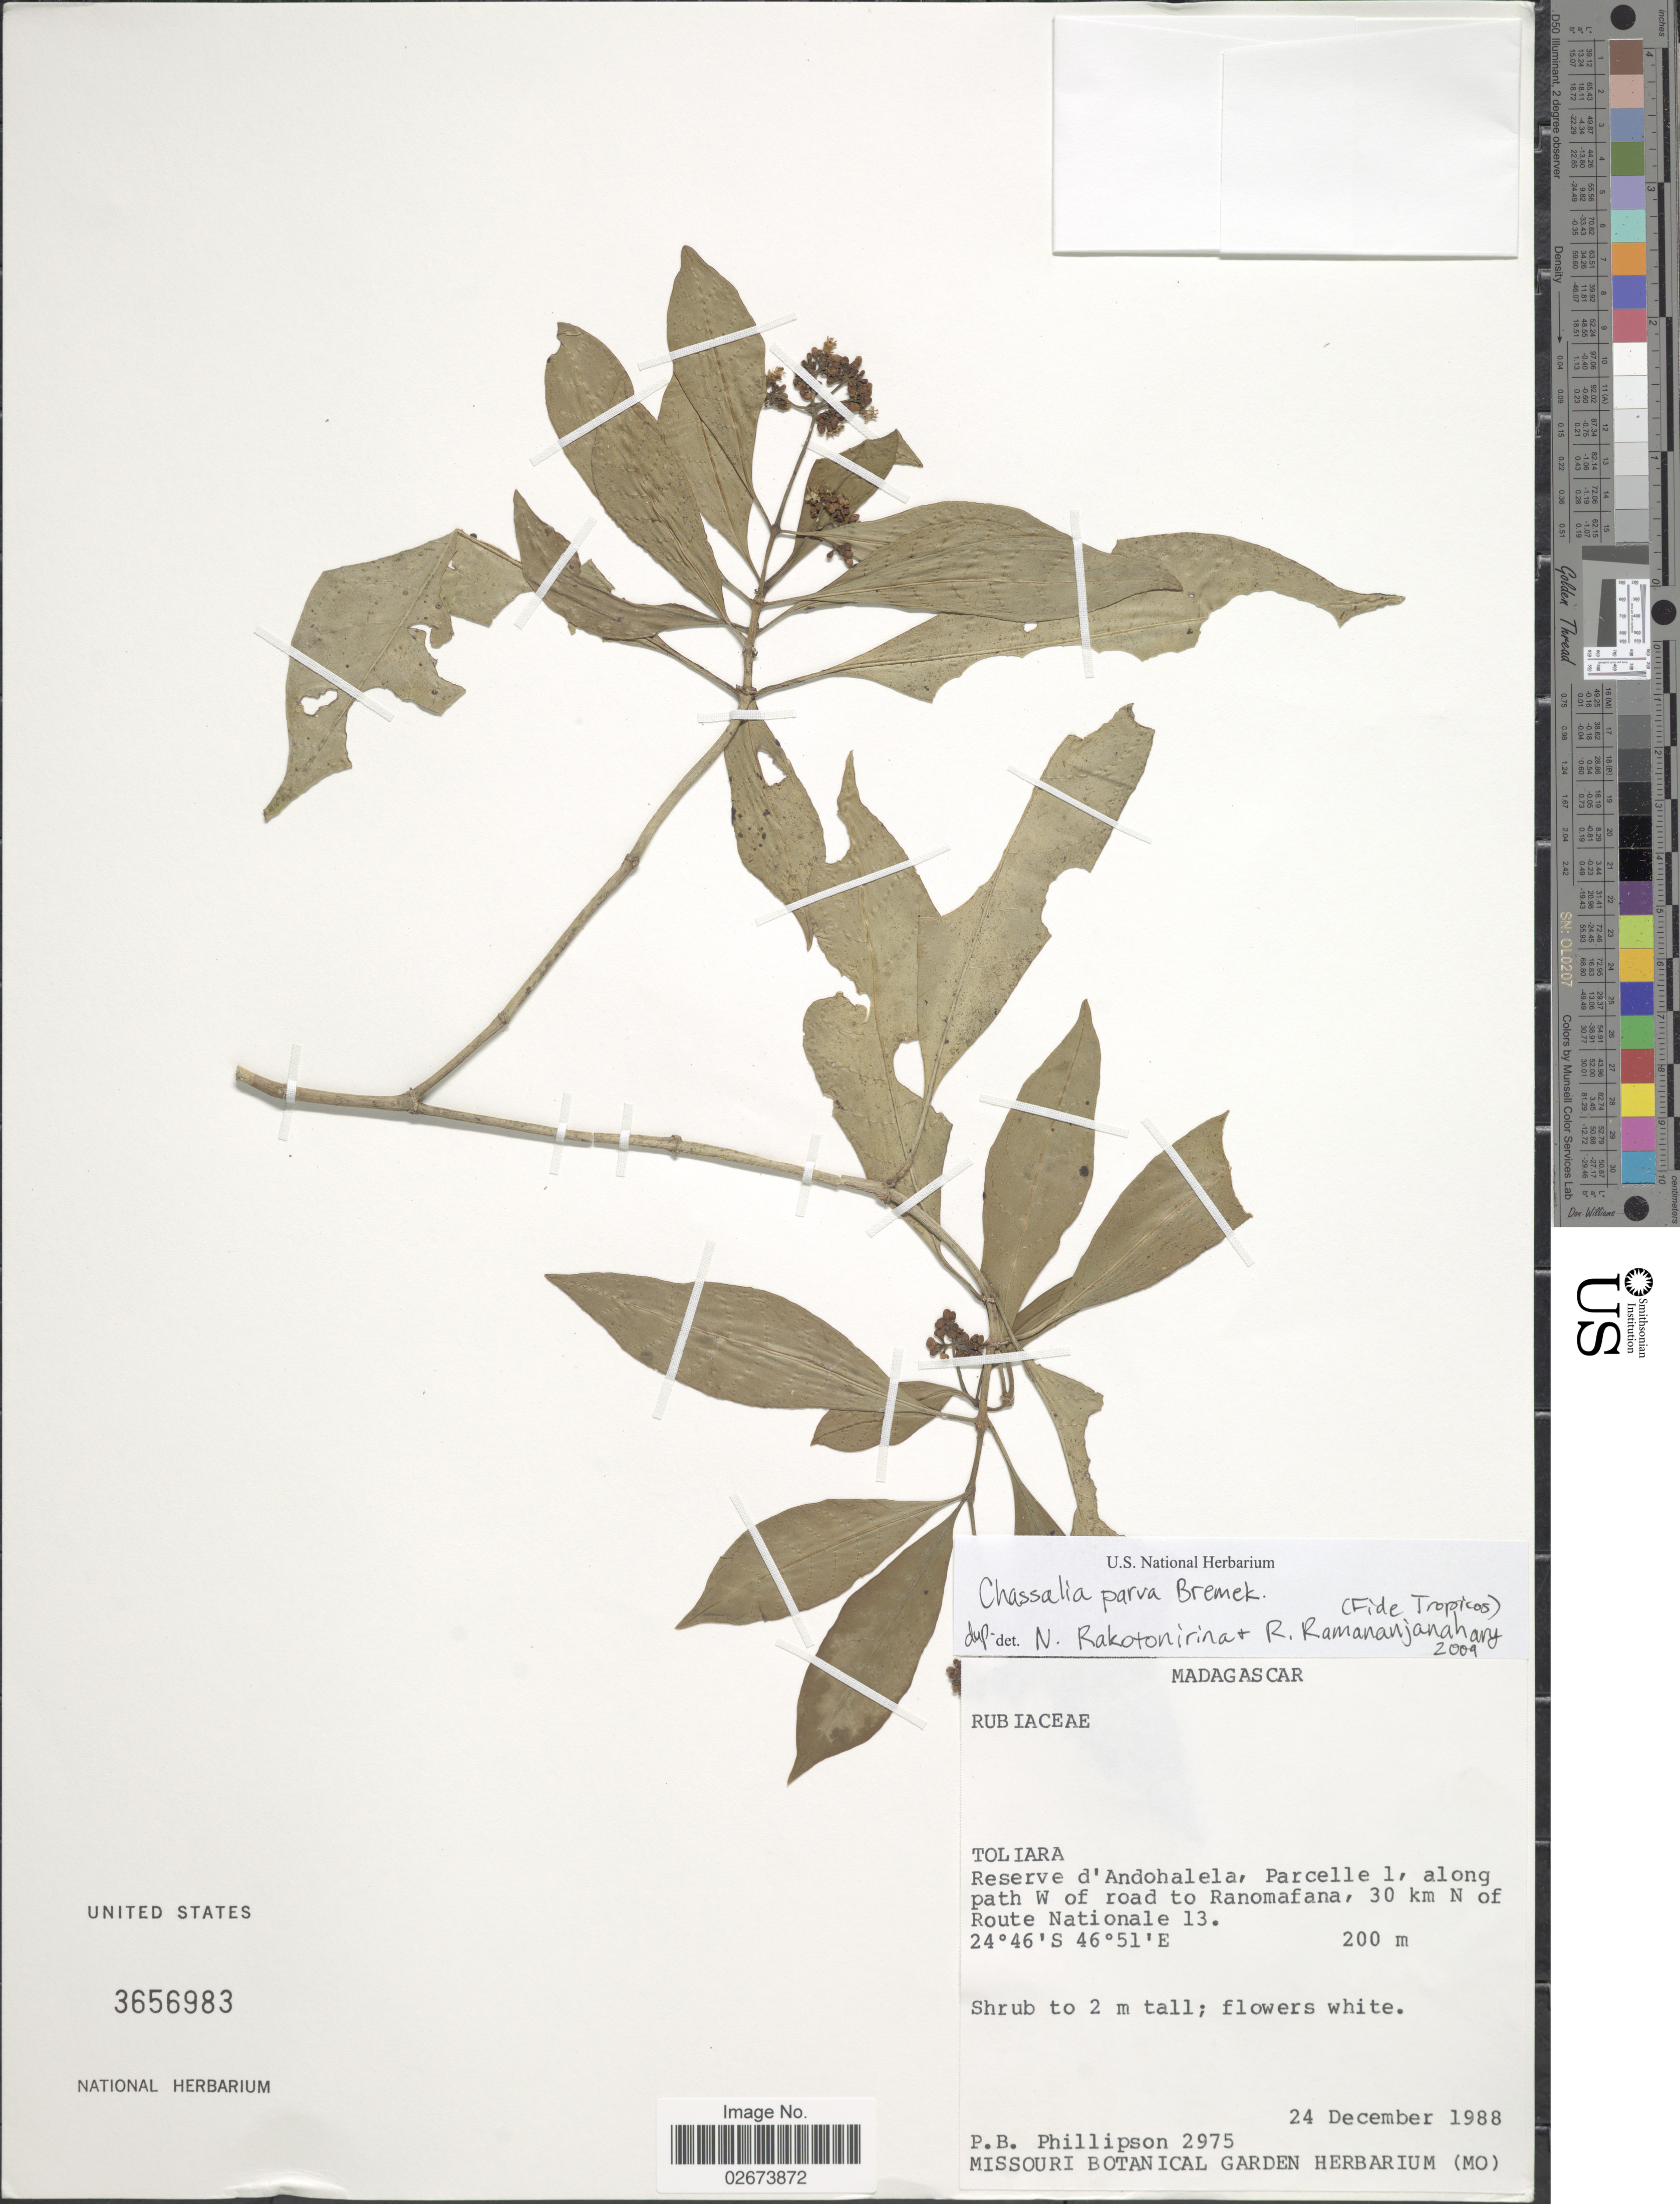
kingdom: Plantae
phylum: Tracheophyta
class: Magnoliopsida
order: Gentianales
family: Rubiaceae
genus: Chassalia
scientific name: Chassalia parva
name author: Bremek.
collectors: P. B. Phillipson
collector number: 2975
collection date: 1988-12-24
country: Madagascar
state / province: Anosy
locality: Reserve d'Andohalela, Parcelle 1, along path W of road to Ranomafana, 30 km N of Route Nationale 13.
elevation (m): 200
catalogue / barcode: US 3656983